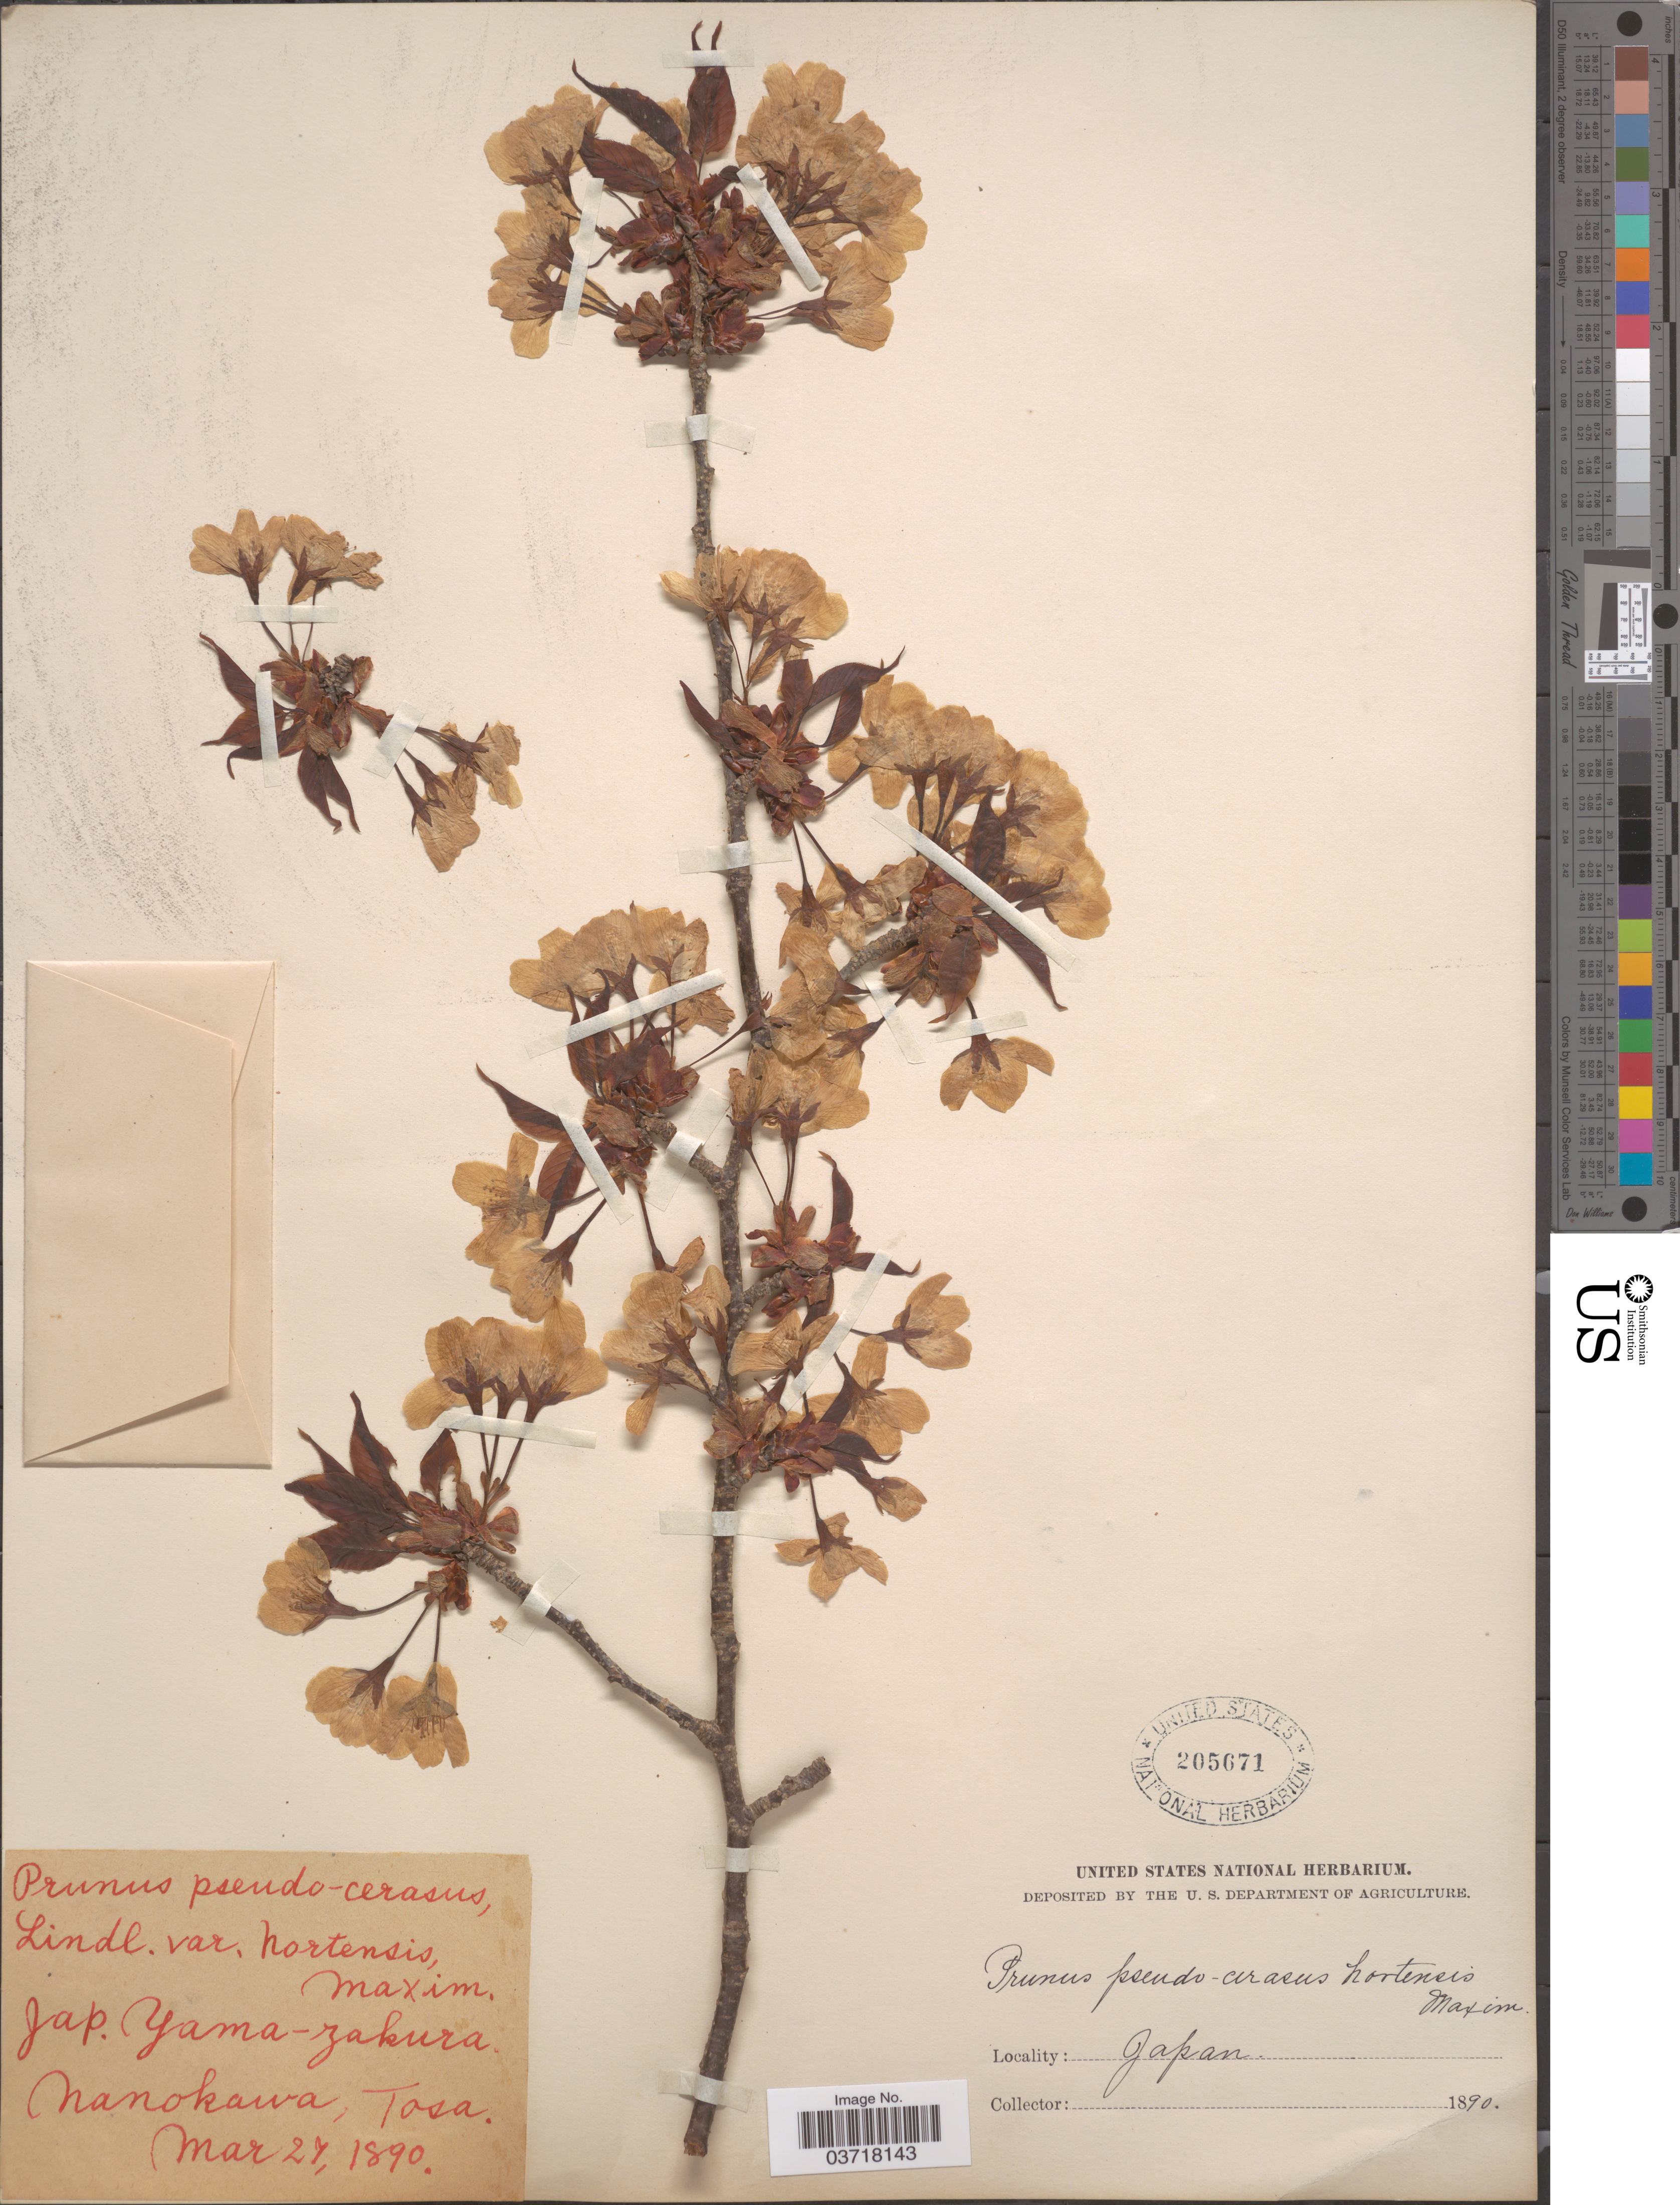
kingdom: Plantae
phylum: Tracheophyta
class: Magnoliopsida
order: Rosales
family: Rosaceae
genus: Prunus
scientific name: Prunus pseudocerasus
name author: Lindl.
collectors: ex herb. United States National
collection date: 1890-03-27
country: Japan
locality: Nanokawa, Tosa.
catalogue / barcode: US 205671